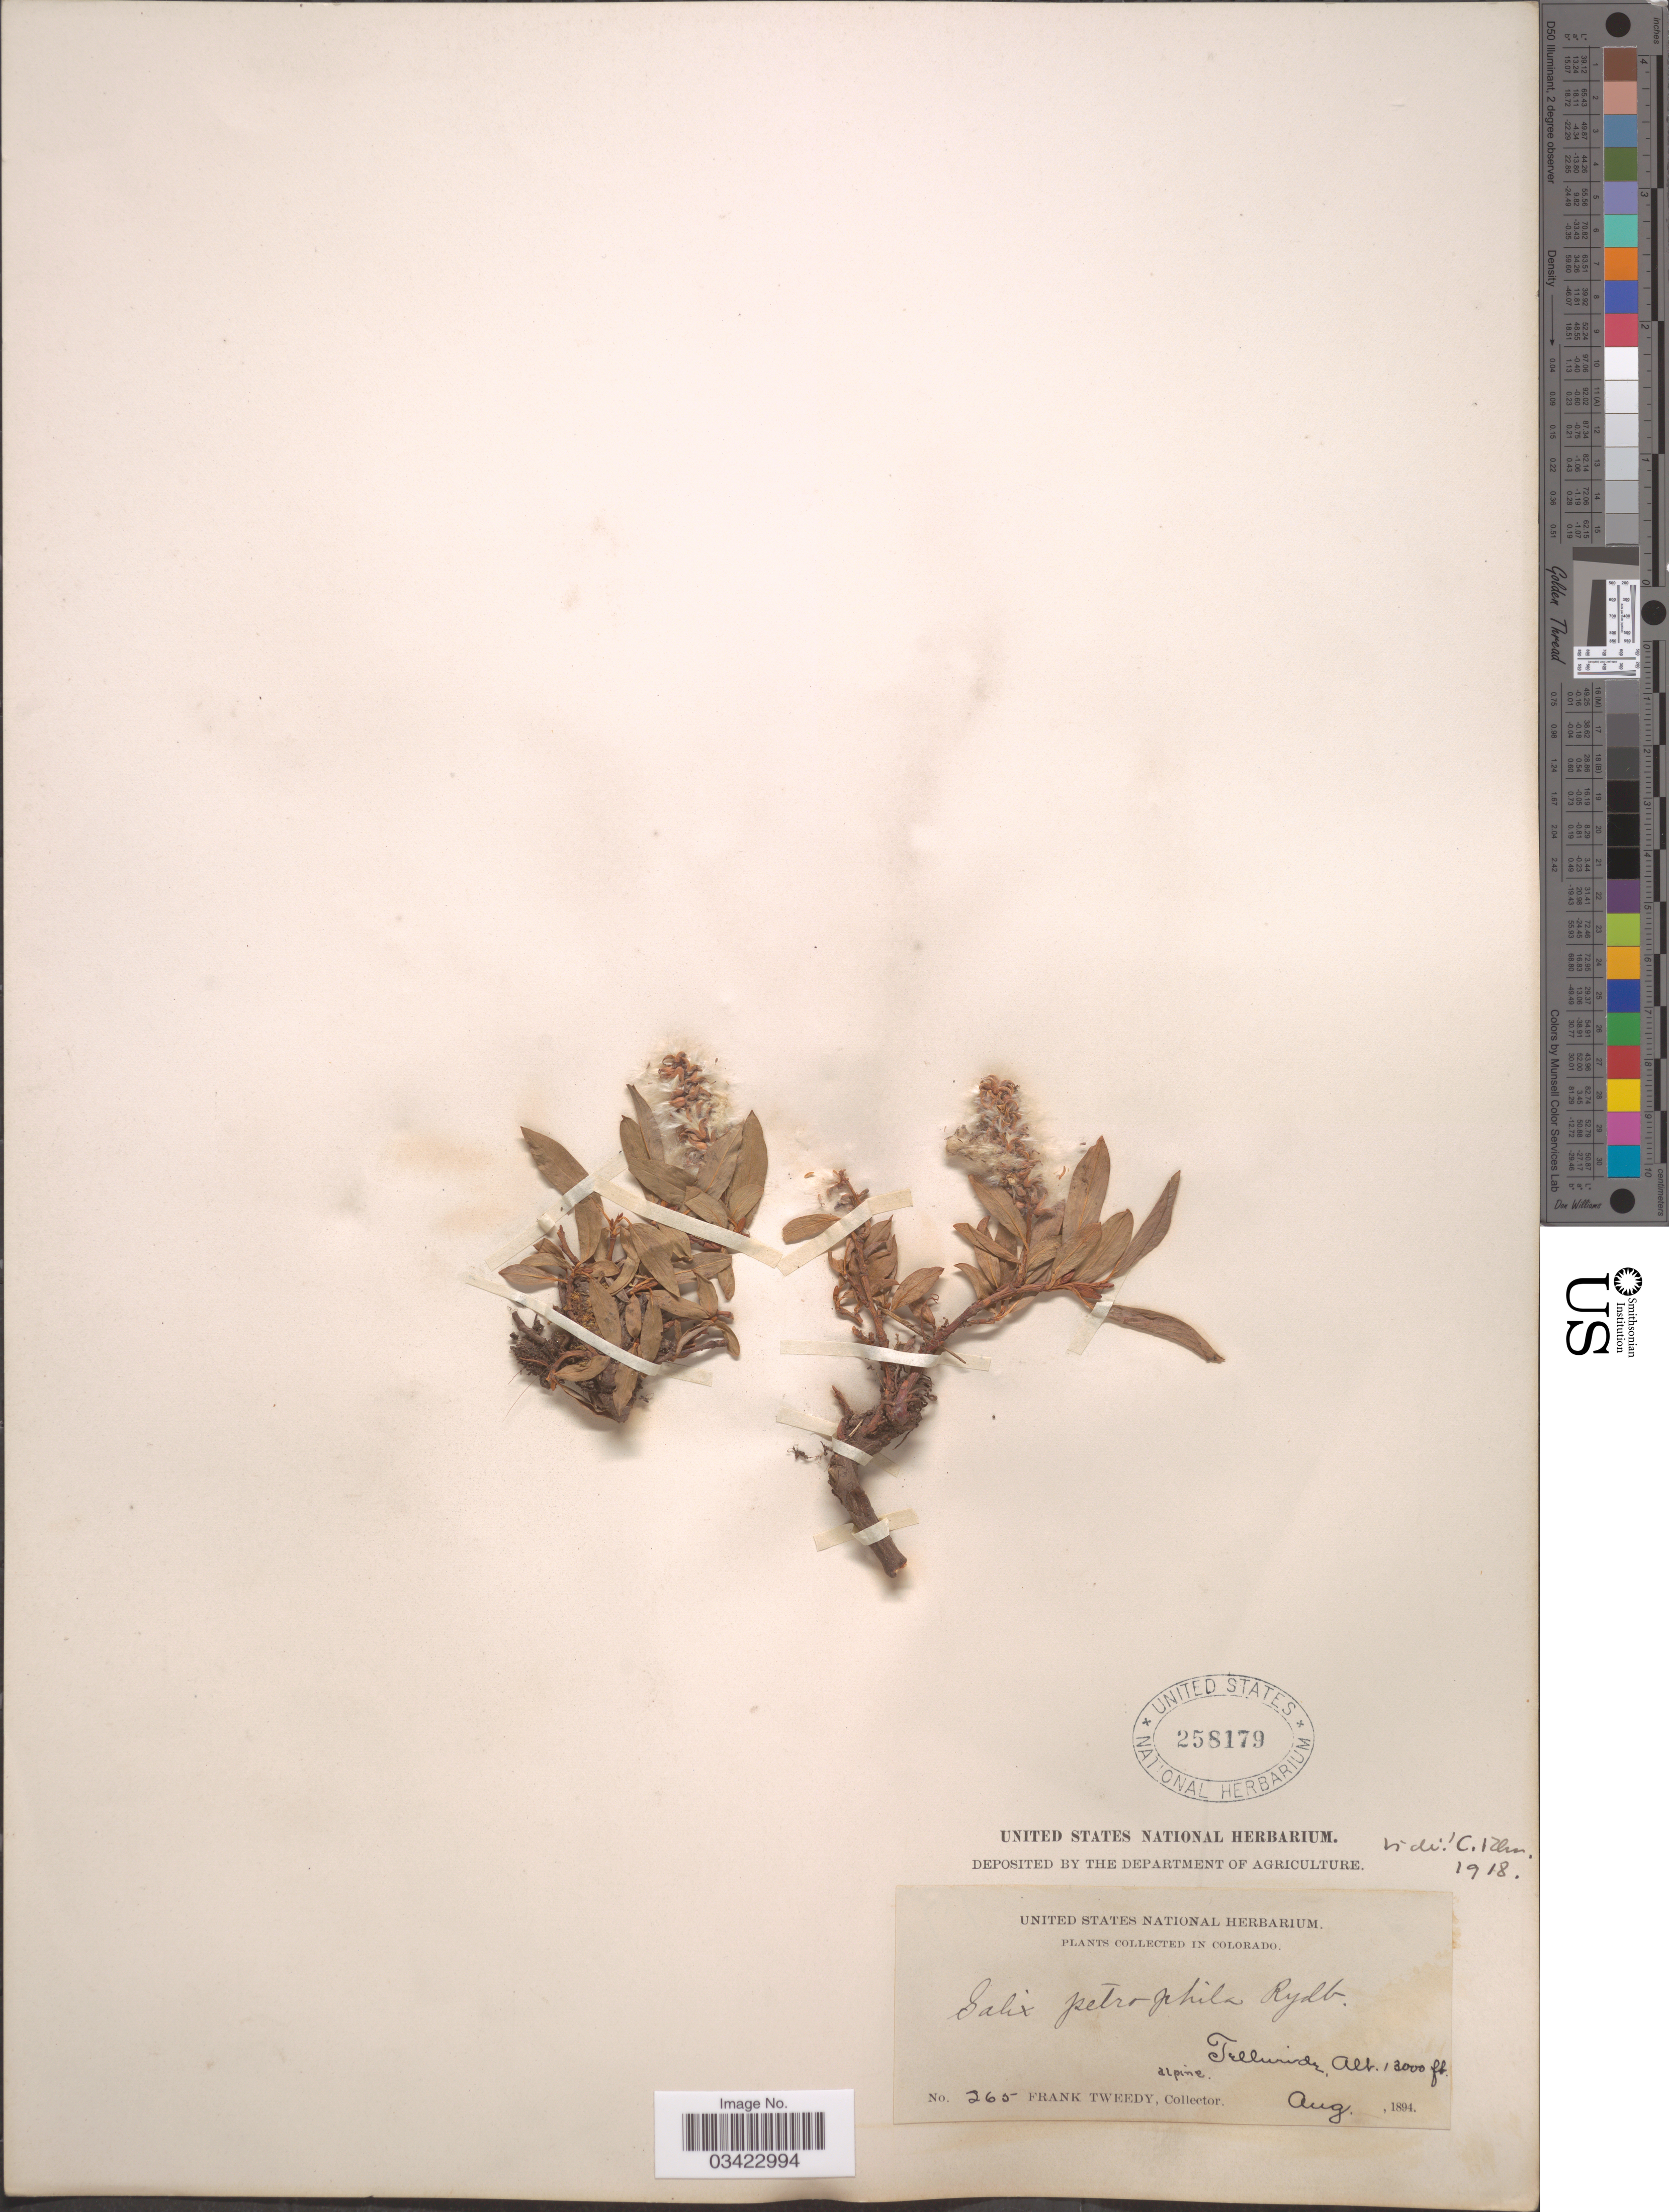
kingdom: Plantae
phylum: Tracheophyta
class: Magnoliopsida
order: Malpighiales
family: Salicaceae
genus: Salix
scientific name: Salix anglorum var. antiplasta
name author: C.K. Schneid.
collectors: F. Tweedy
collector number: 265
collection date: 1894-08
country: United States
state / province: Colorado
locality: Telluride.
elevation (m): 3962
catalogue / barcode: US 258179